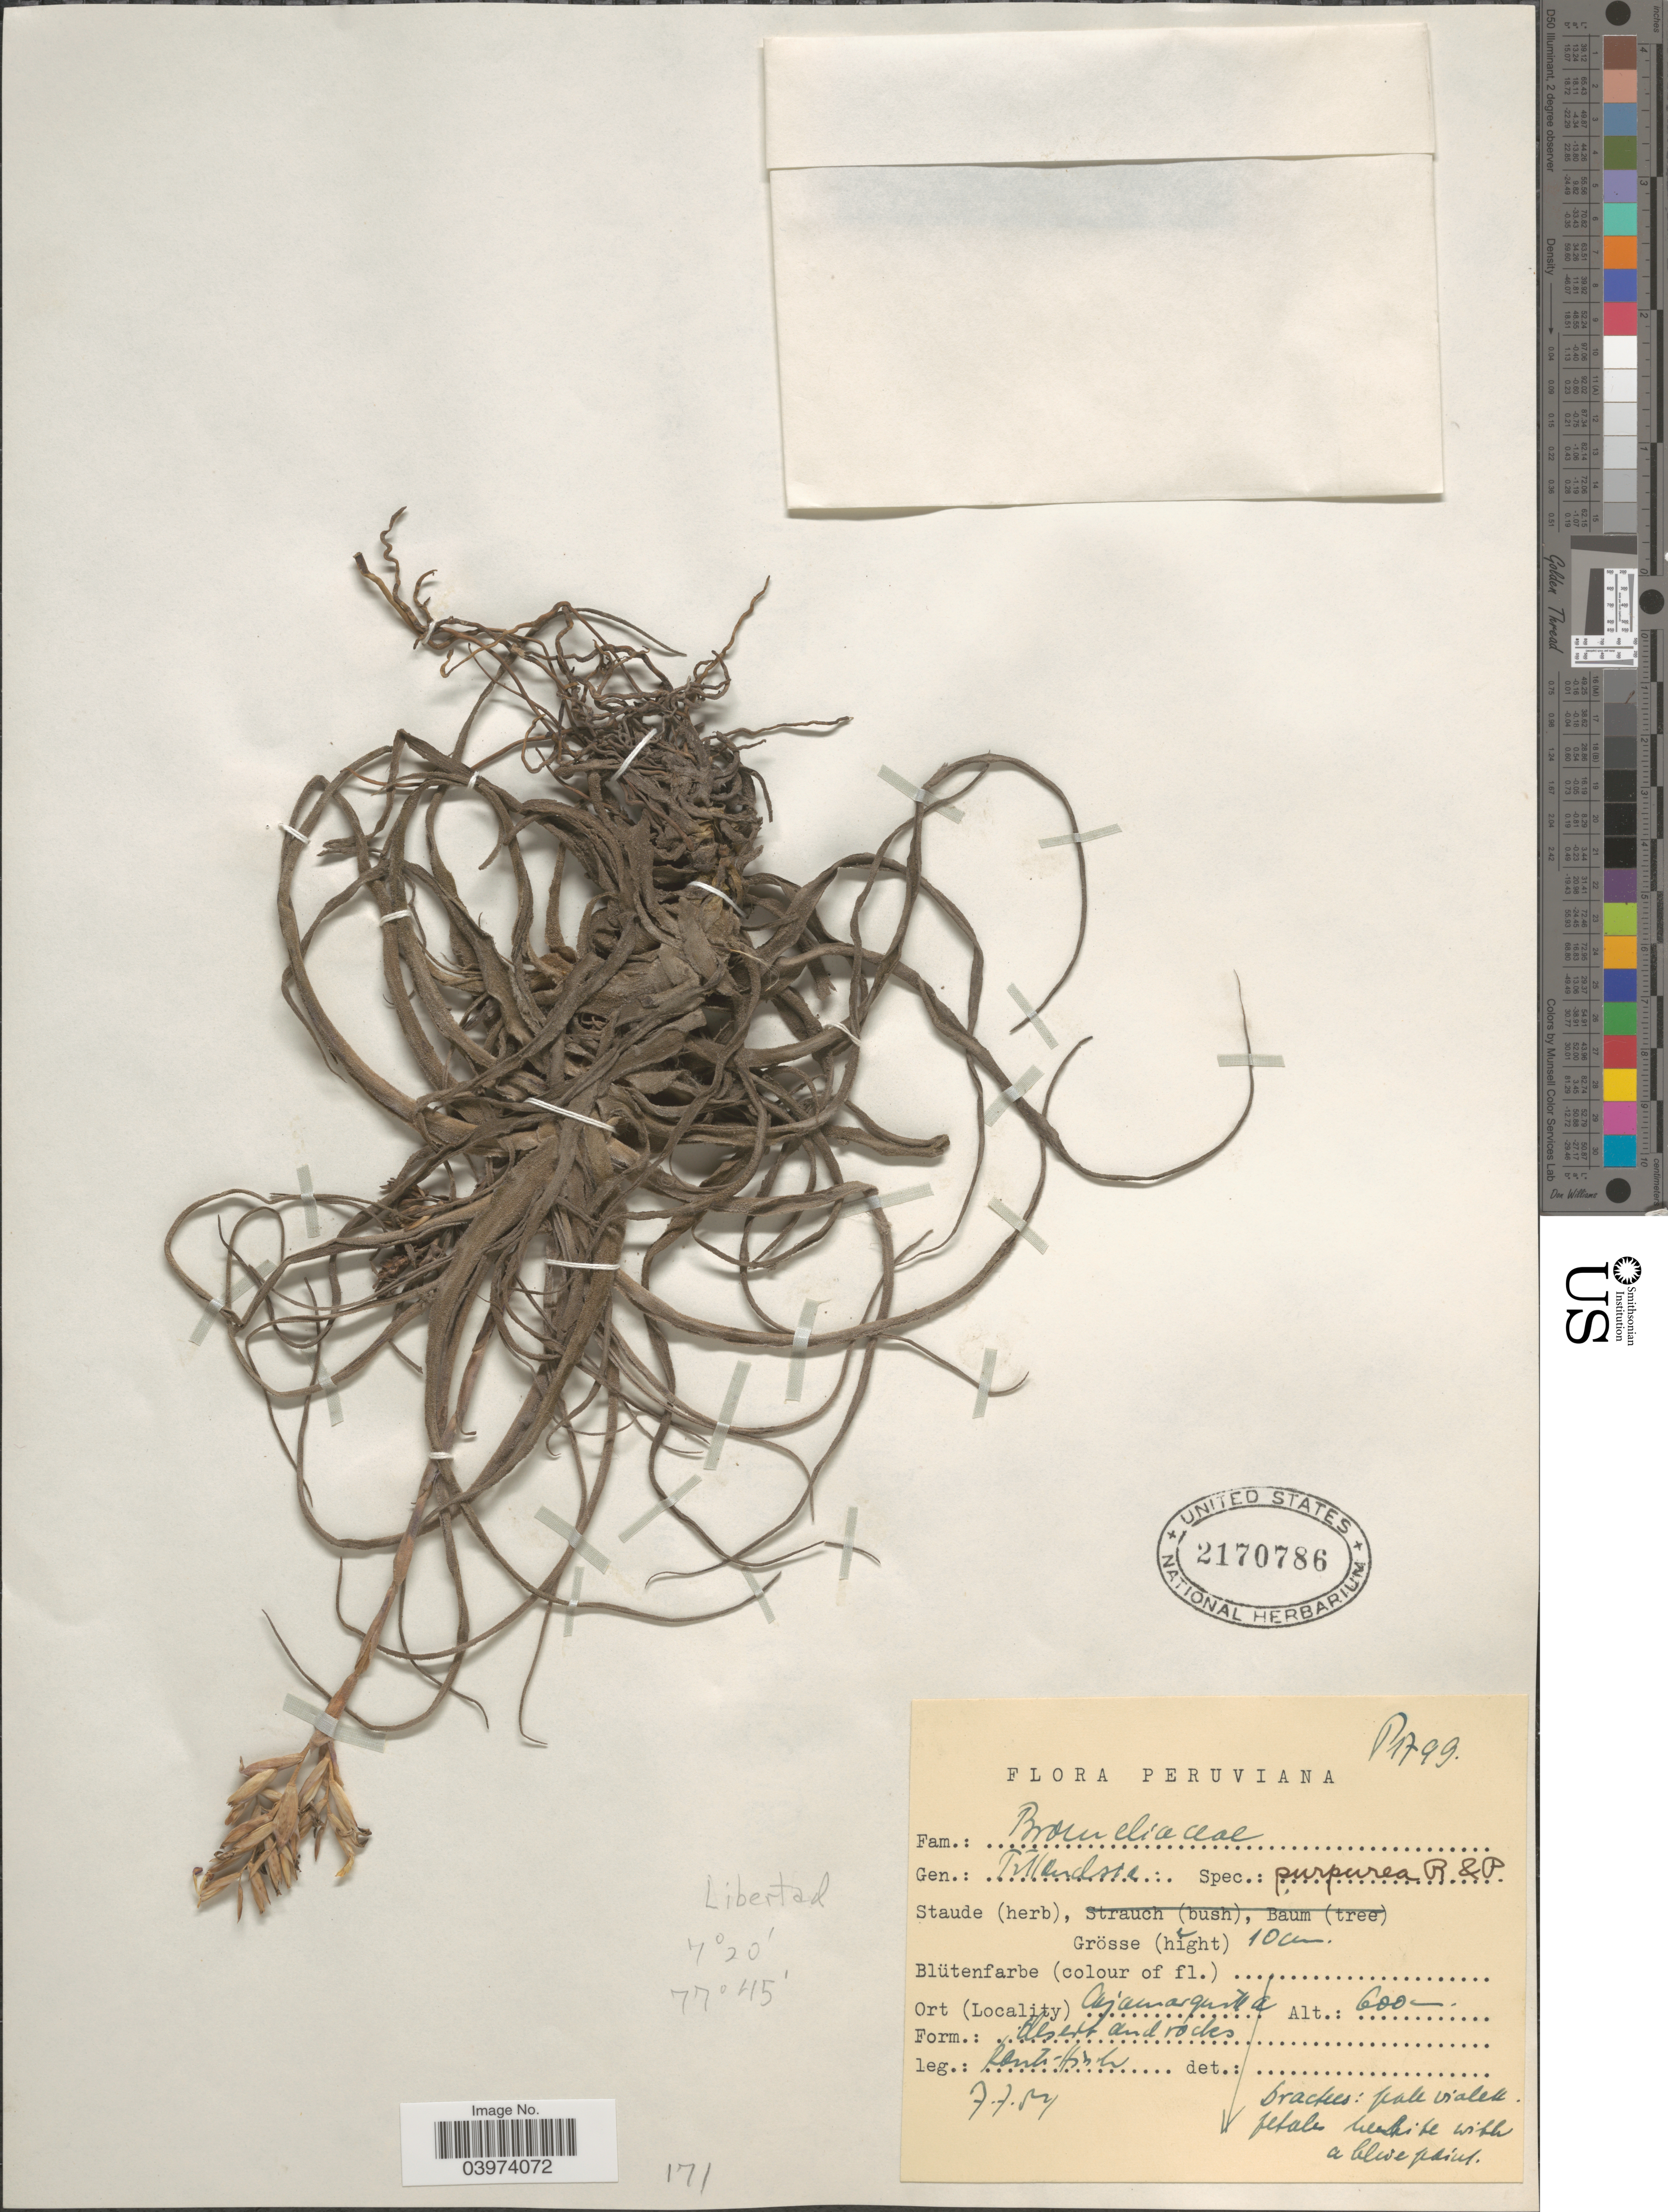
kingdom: Plantae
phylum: Tracheophyta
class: Liliopsida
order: Poales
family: Bromeliaceae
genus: Tillandsia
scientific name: Tillandsia purpurea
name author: Ruiz & Pav.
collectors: -. Rauh & Hirsch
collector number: P1799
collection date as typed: Transcribed d/m/y: 7/7/4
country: Peru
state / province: La Libertad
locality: Libertad: Caja,arquille.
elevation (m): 600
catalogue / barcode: US 2170786